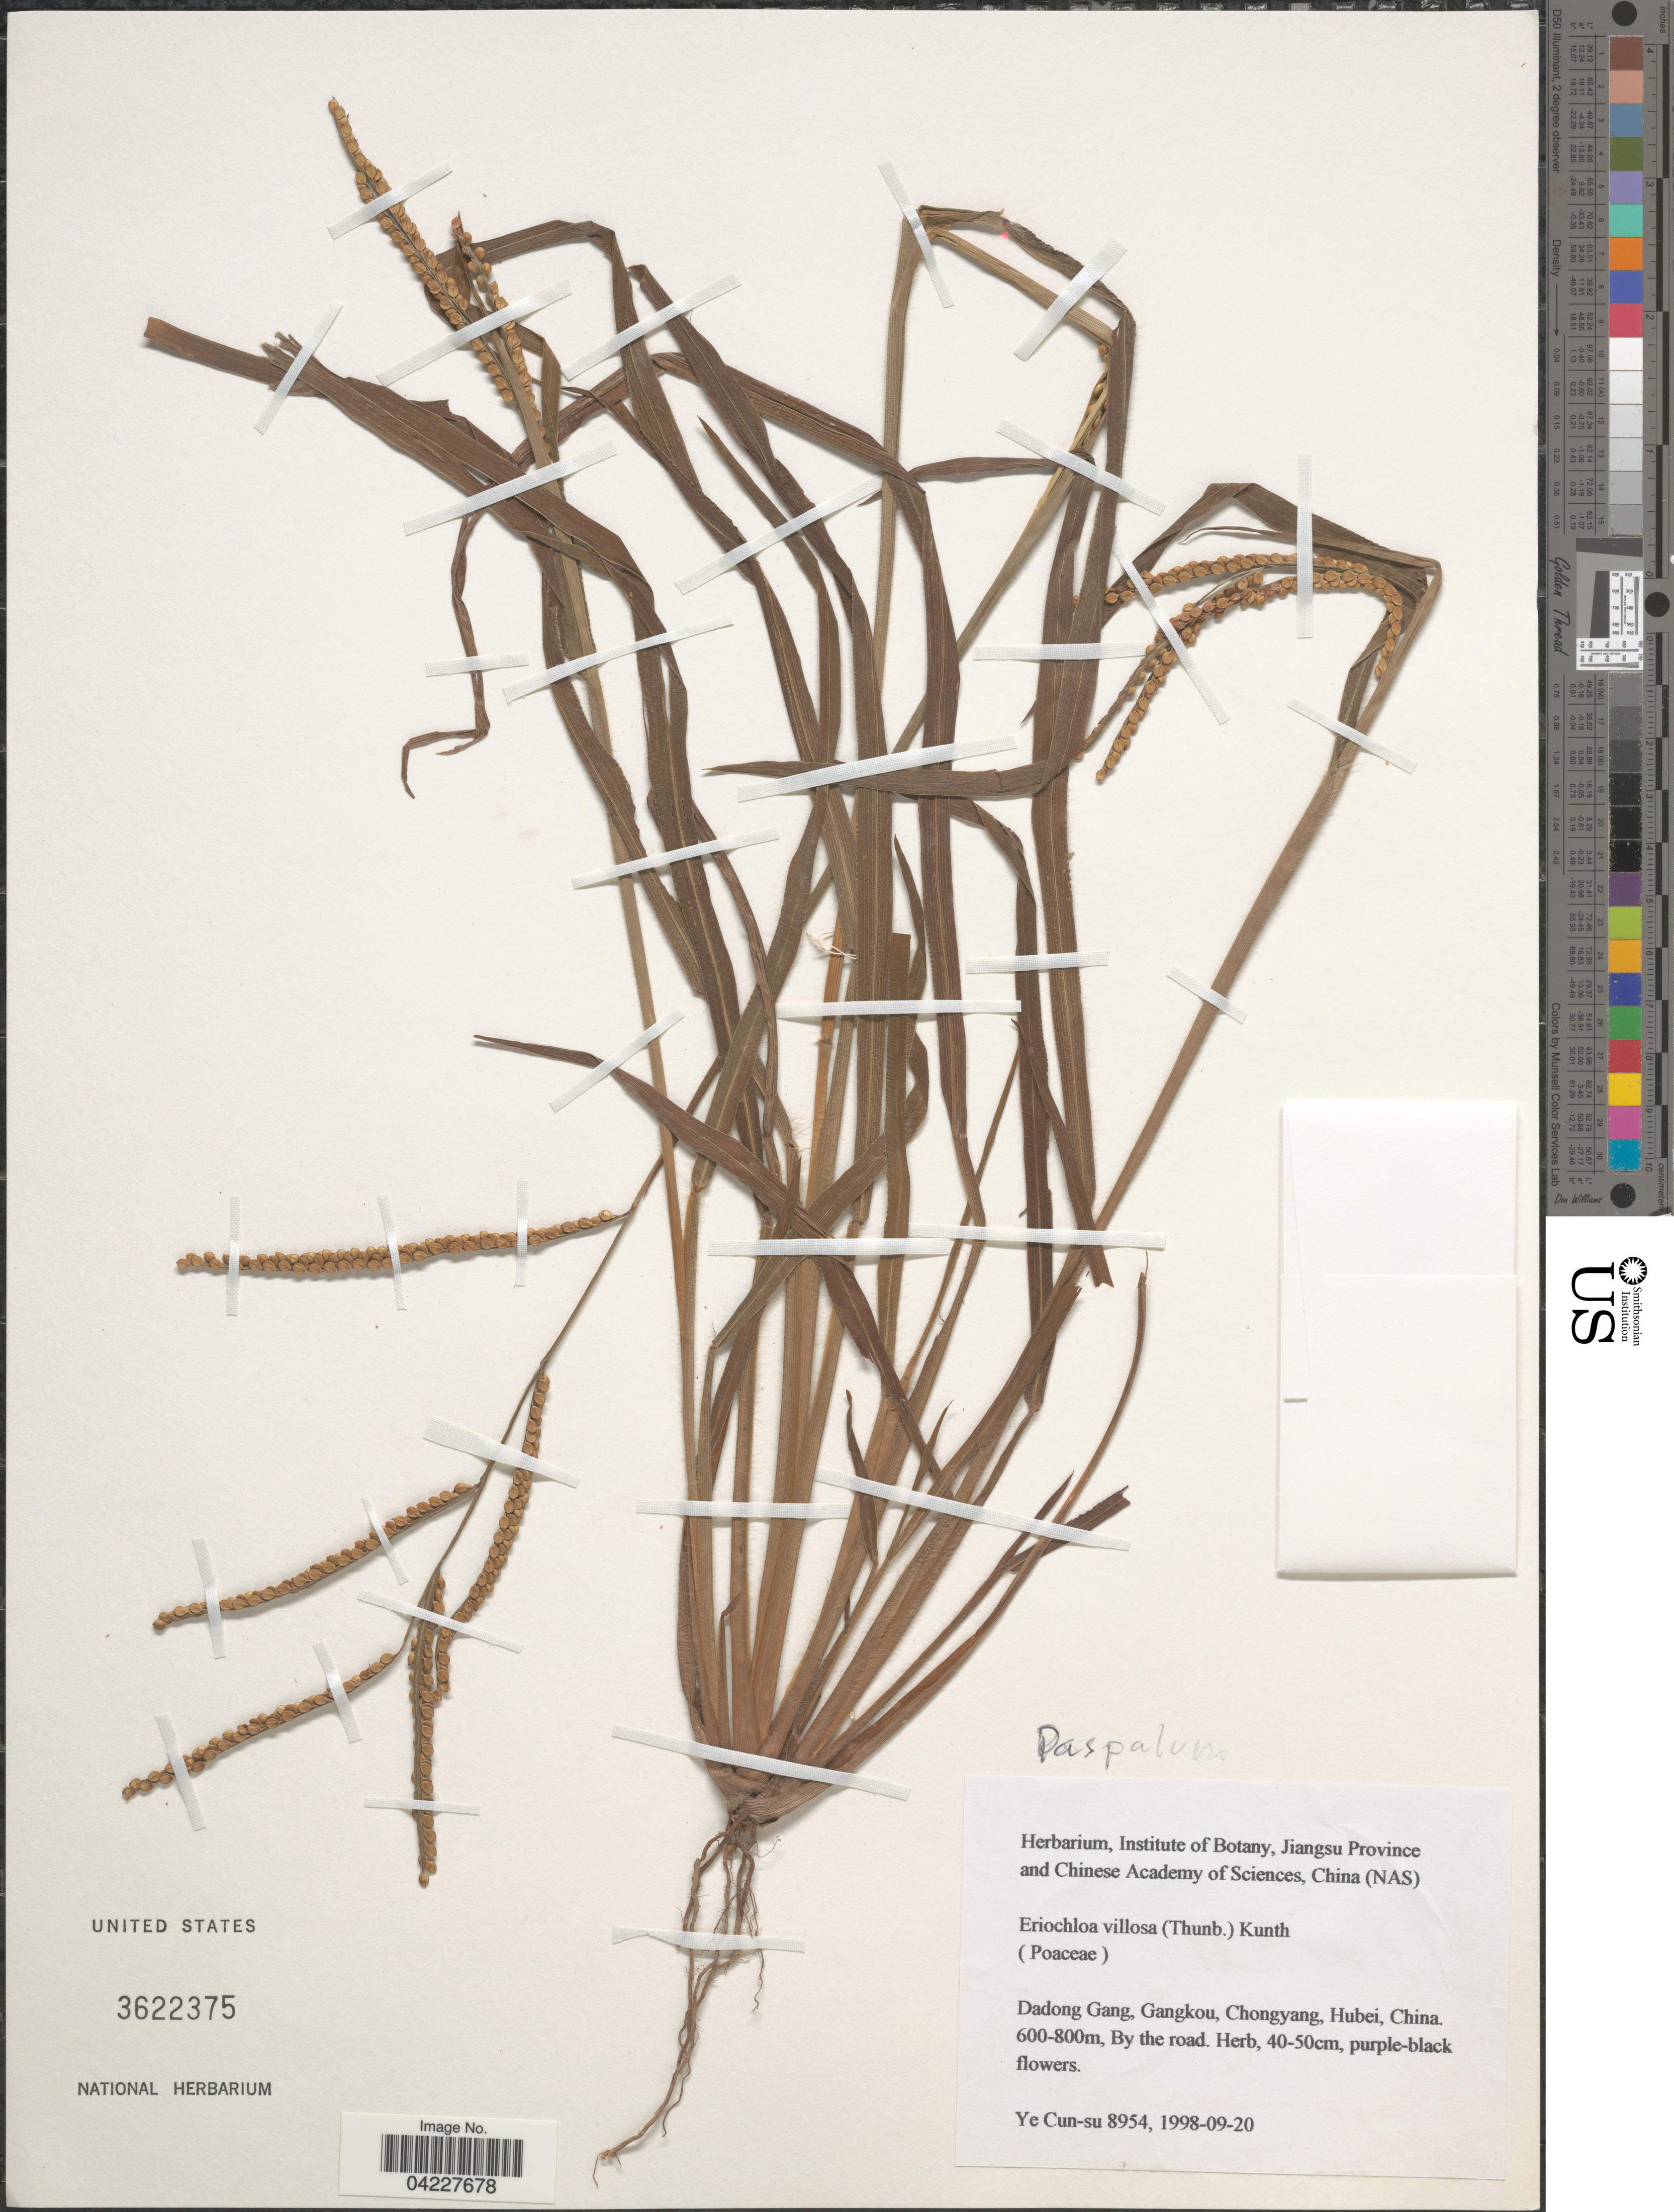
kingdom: Plantae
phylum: Tracheophyta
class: Liliopsida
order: Poales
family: Poaceae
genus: Paspalum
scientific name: Paspalum sp.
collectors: Ye Cun-su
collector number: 8954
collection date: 1998-09-20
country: China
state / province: Hubei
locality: Dadong Gang, Gangkou, Chongyang.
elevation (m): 600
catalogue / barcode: US 3622375